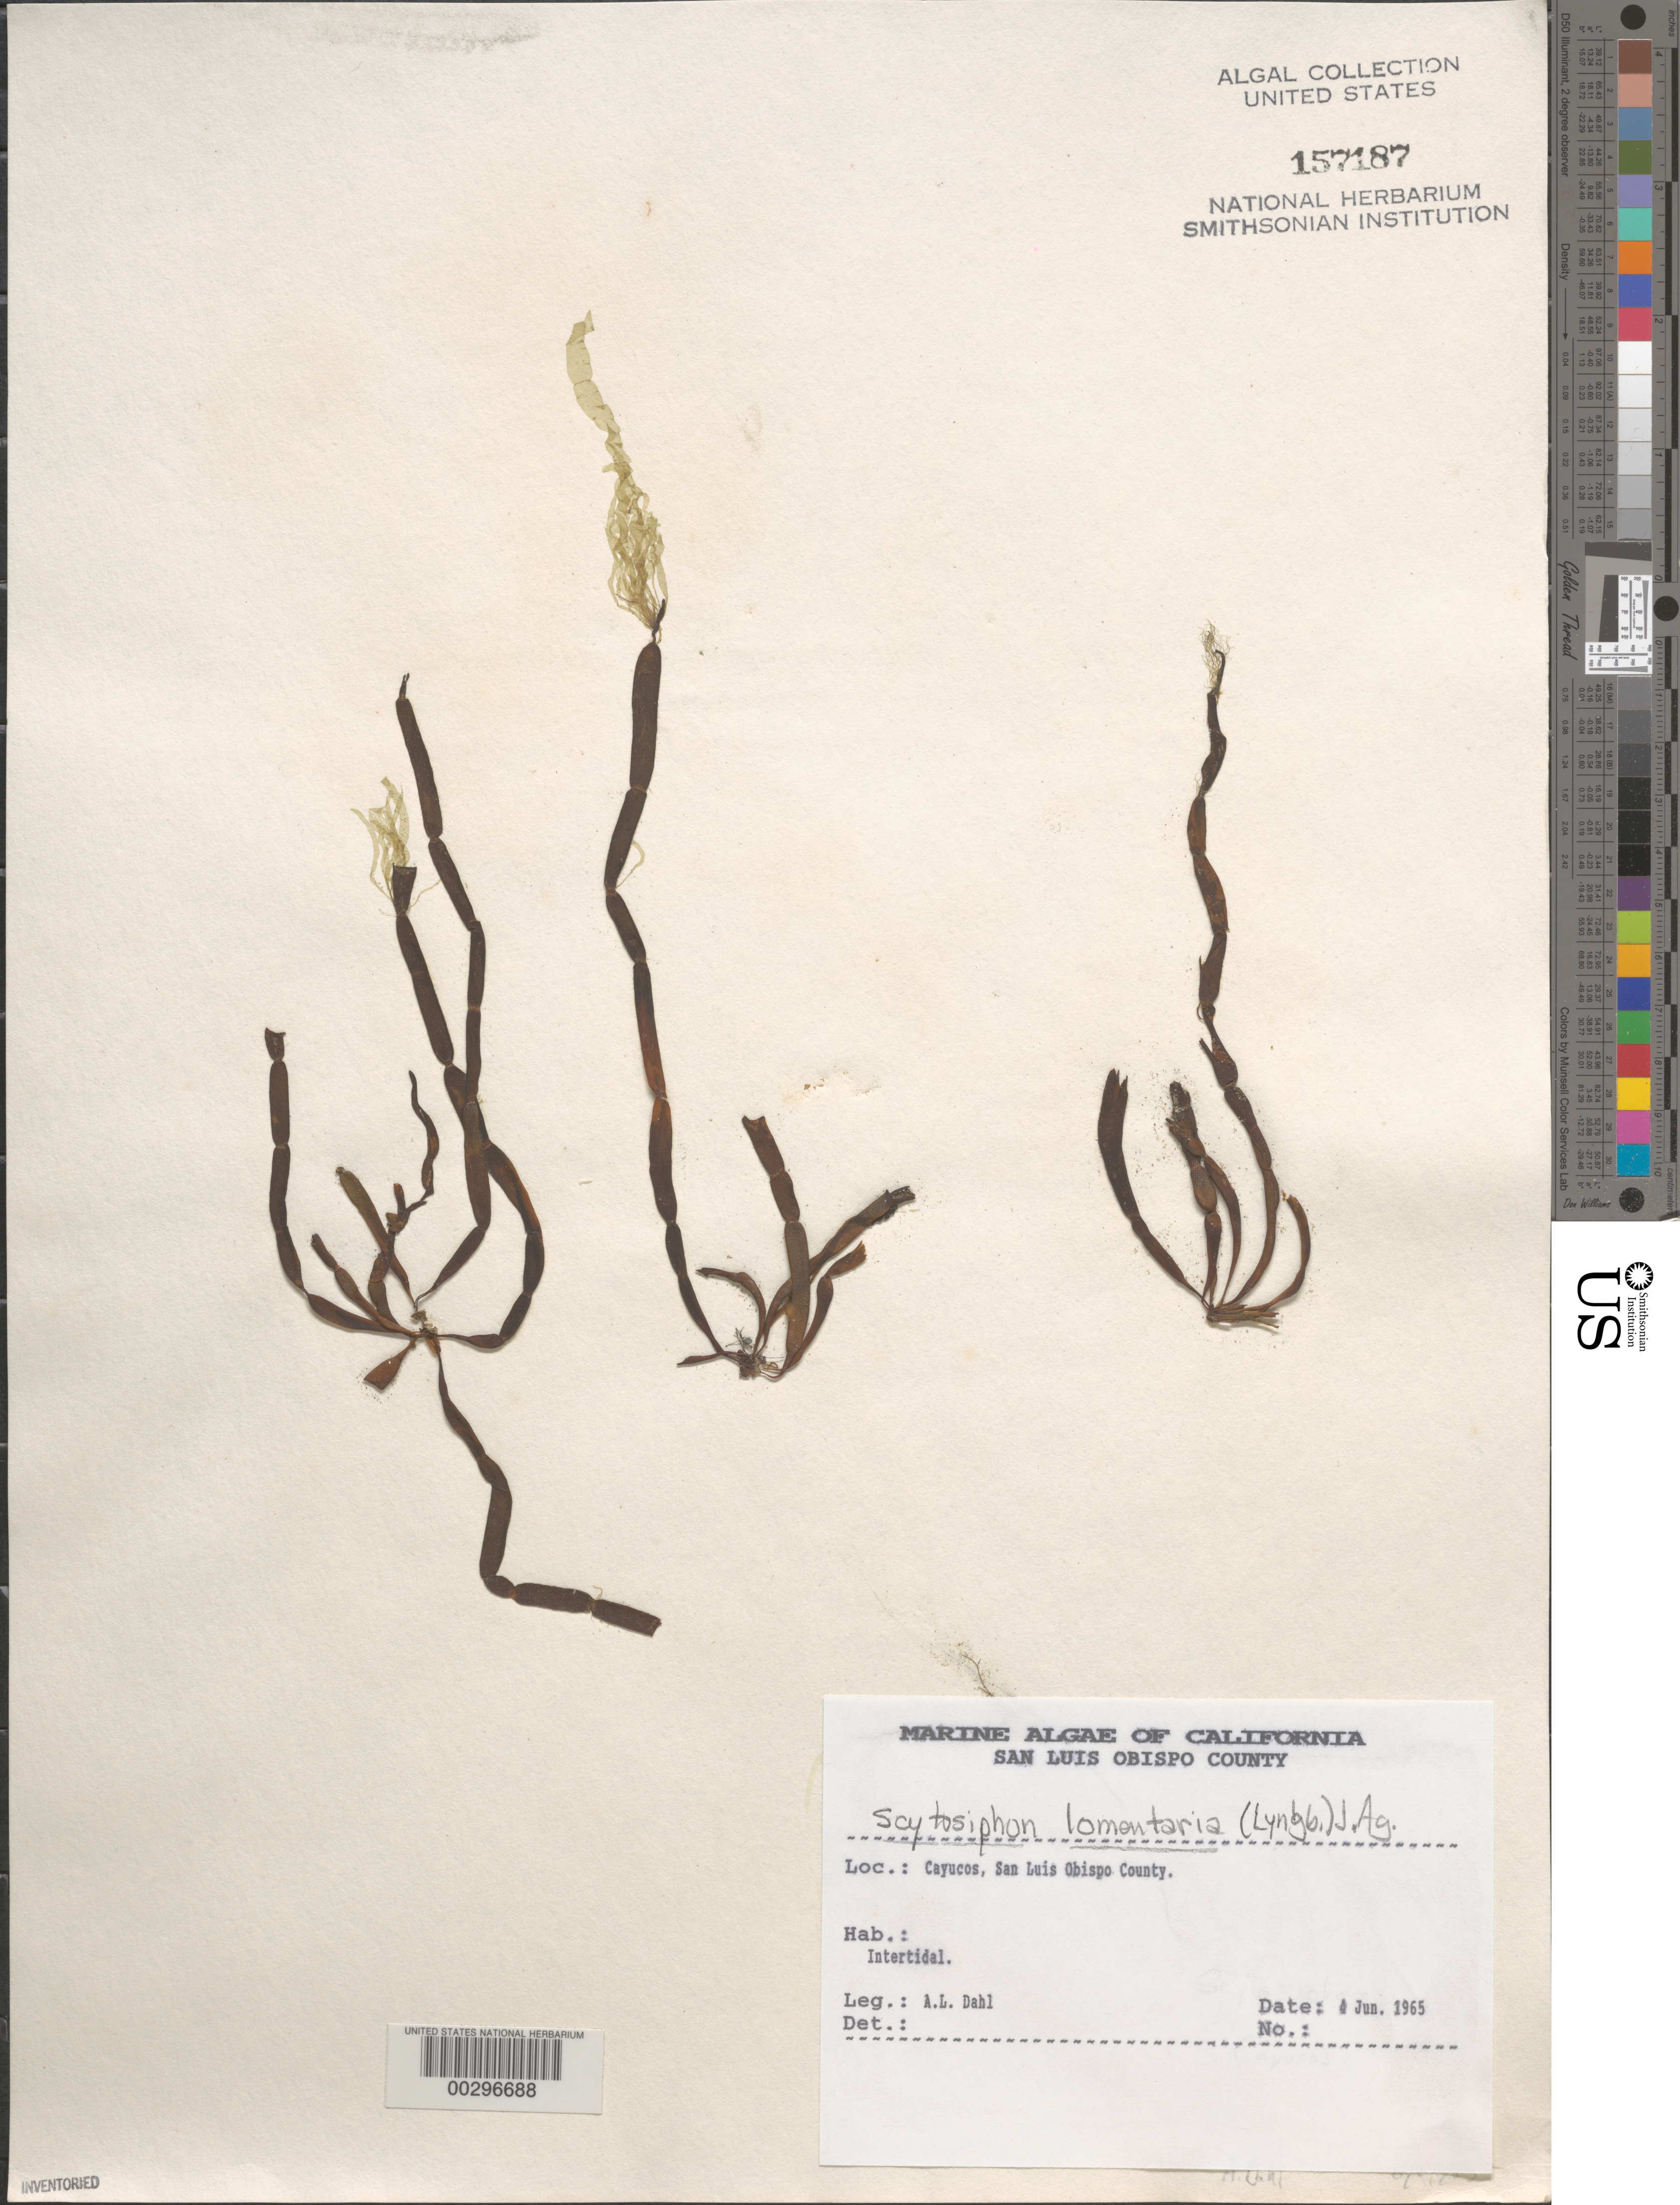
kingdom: Chromista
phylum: Ochrophyta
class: Phaeophyceae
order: Scytosiphonales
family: Scytosiphonaceae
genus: Scytosiphon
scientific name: Scytosiphon lomentaria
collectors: A. Dahl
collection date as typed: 04 Jun 1965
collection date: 1965-06-04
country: United States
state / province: California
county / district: San Luis Obispo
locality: Cayucos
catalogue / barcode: US 157187